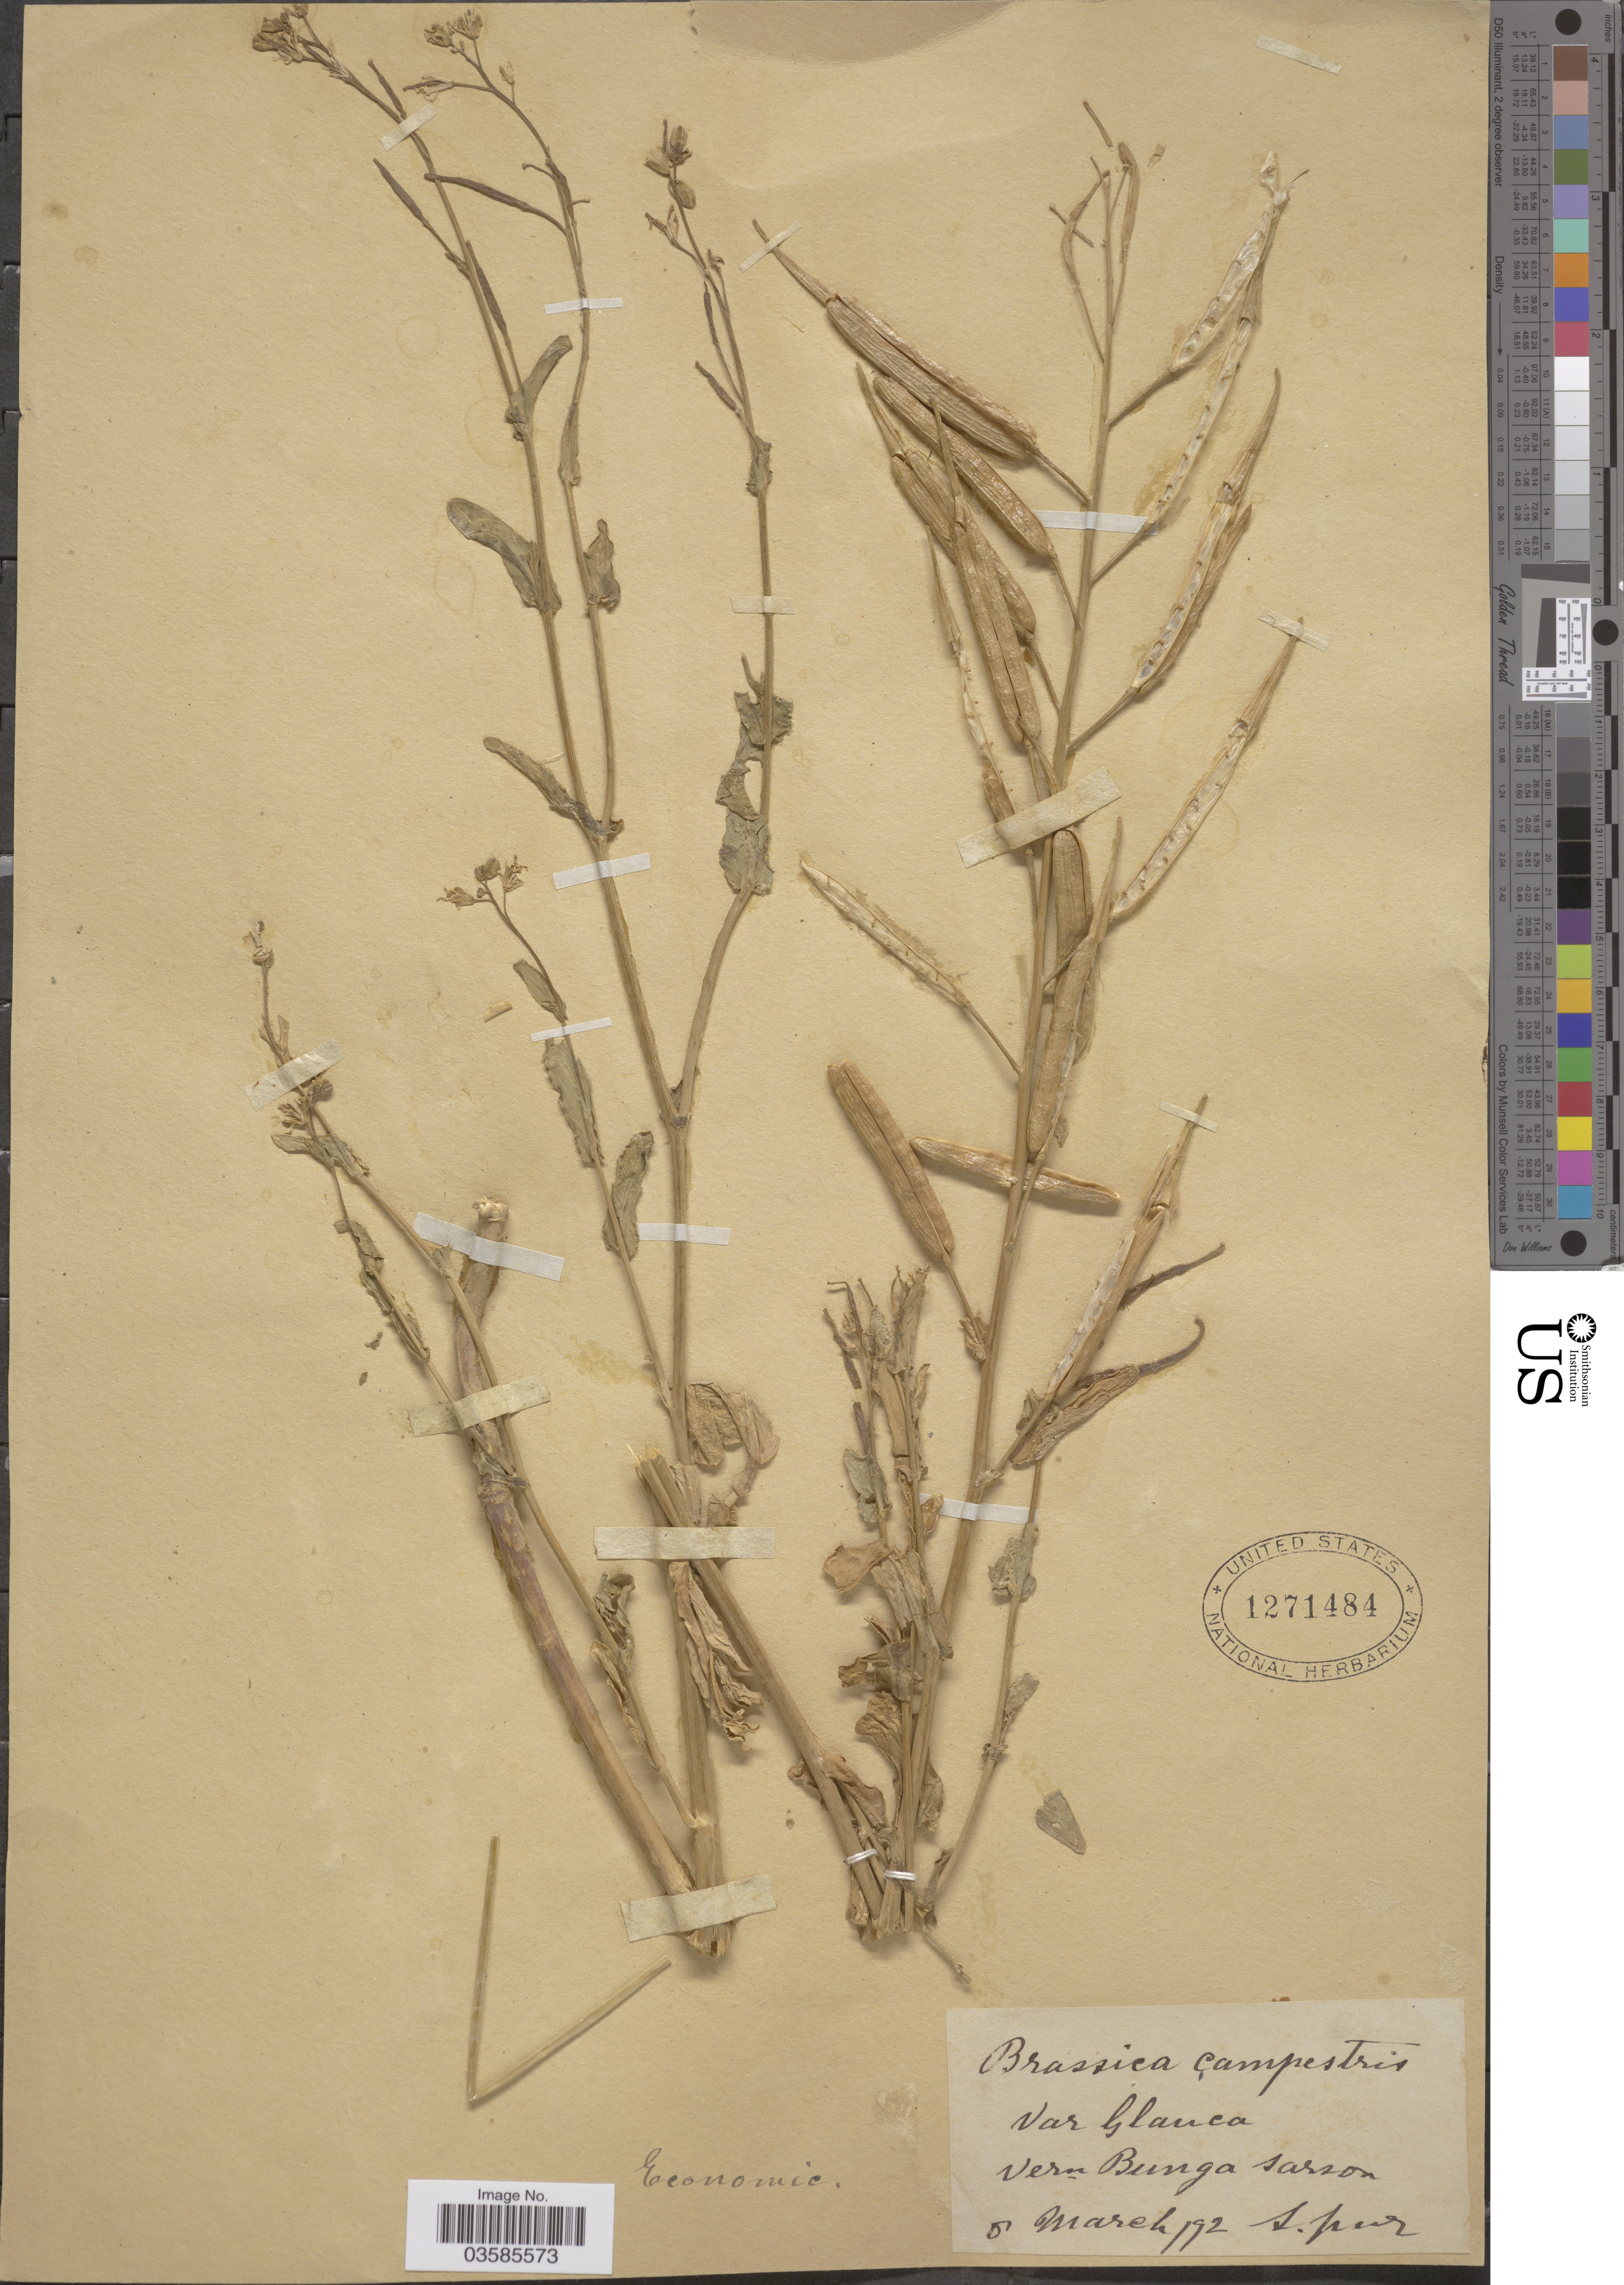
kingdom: Plantae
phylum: Tracheophyta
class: Magnoliopsida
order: Brassicales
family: Brassicaceae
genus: Brassica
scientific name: Brassica campestris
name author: L.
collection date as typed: Transcribed d/m/y: 8/3/92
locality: Vern Bunga sarson. [unsure placement]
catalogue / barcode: US 1271484